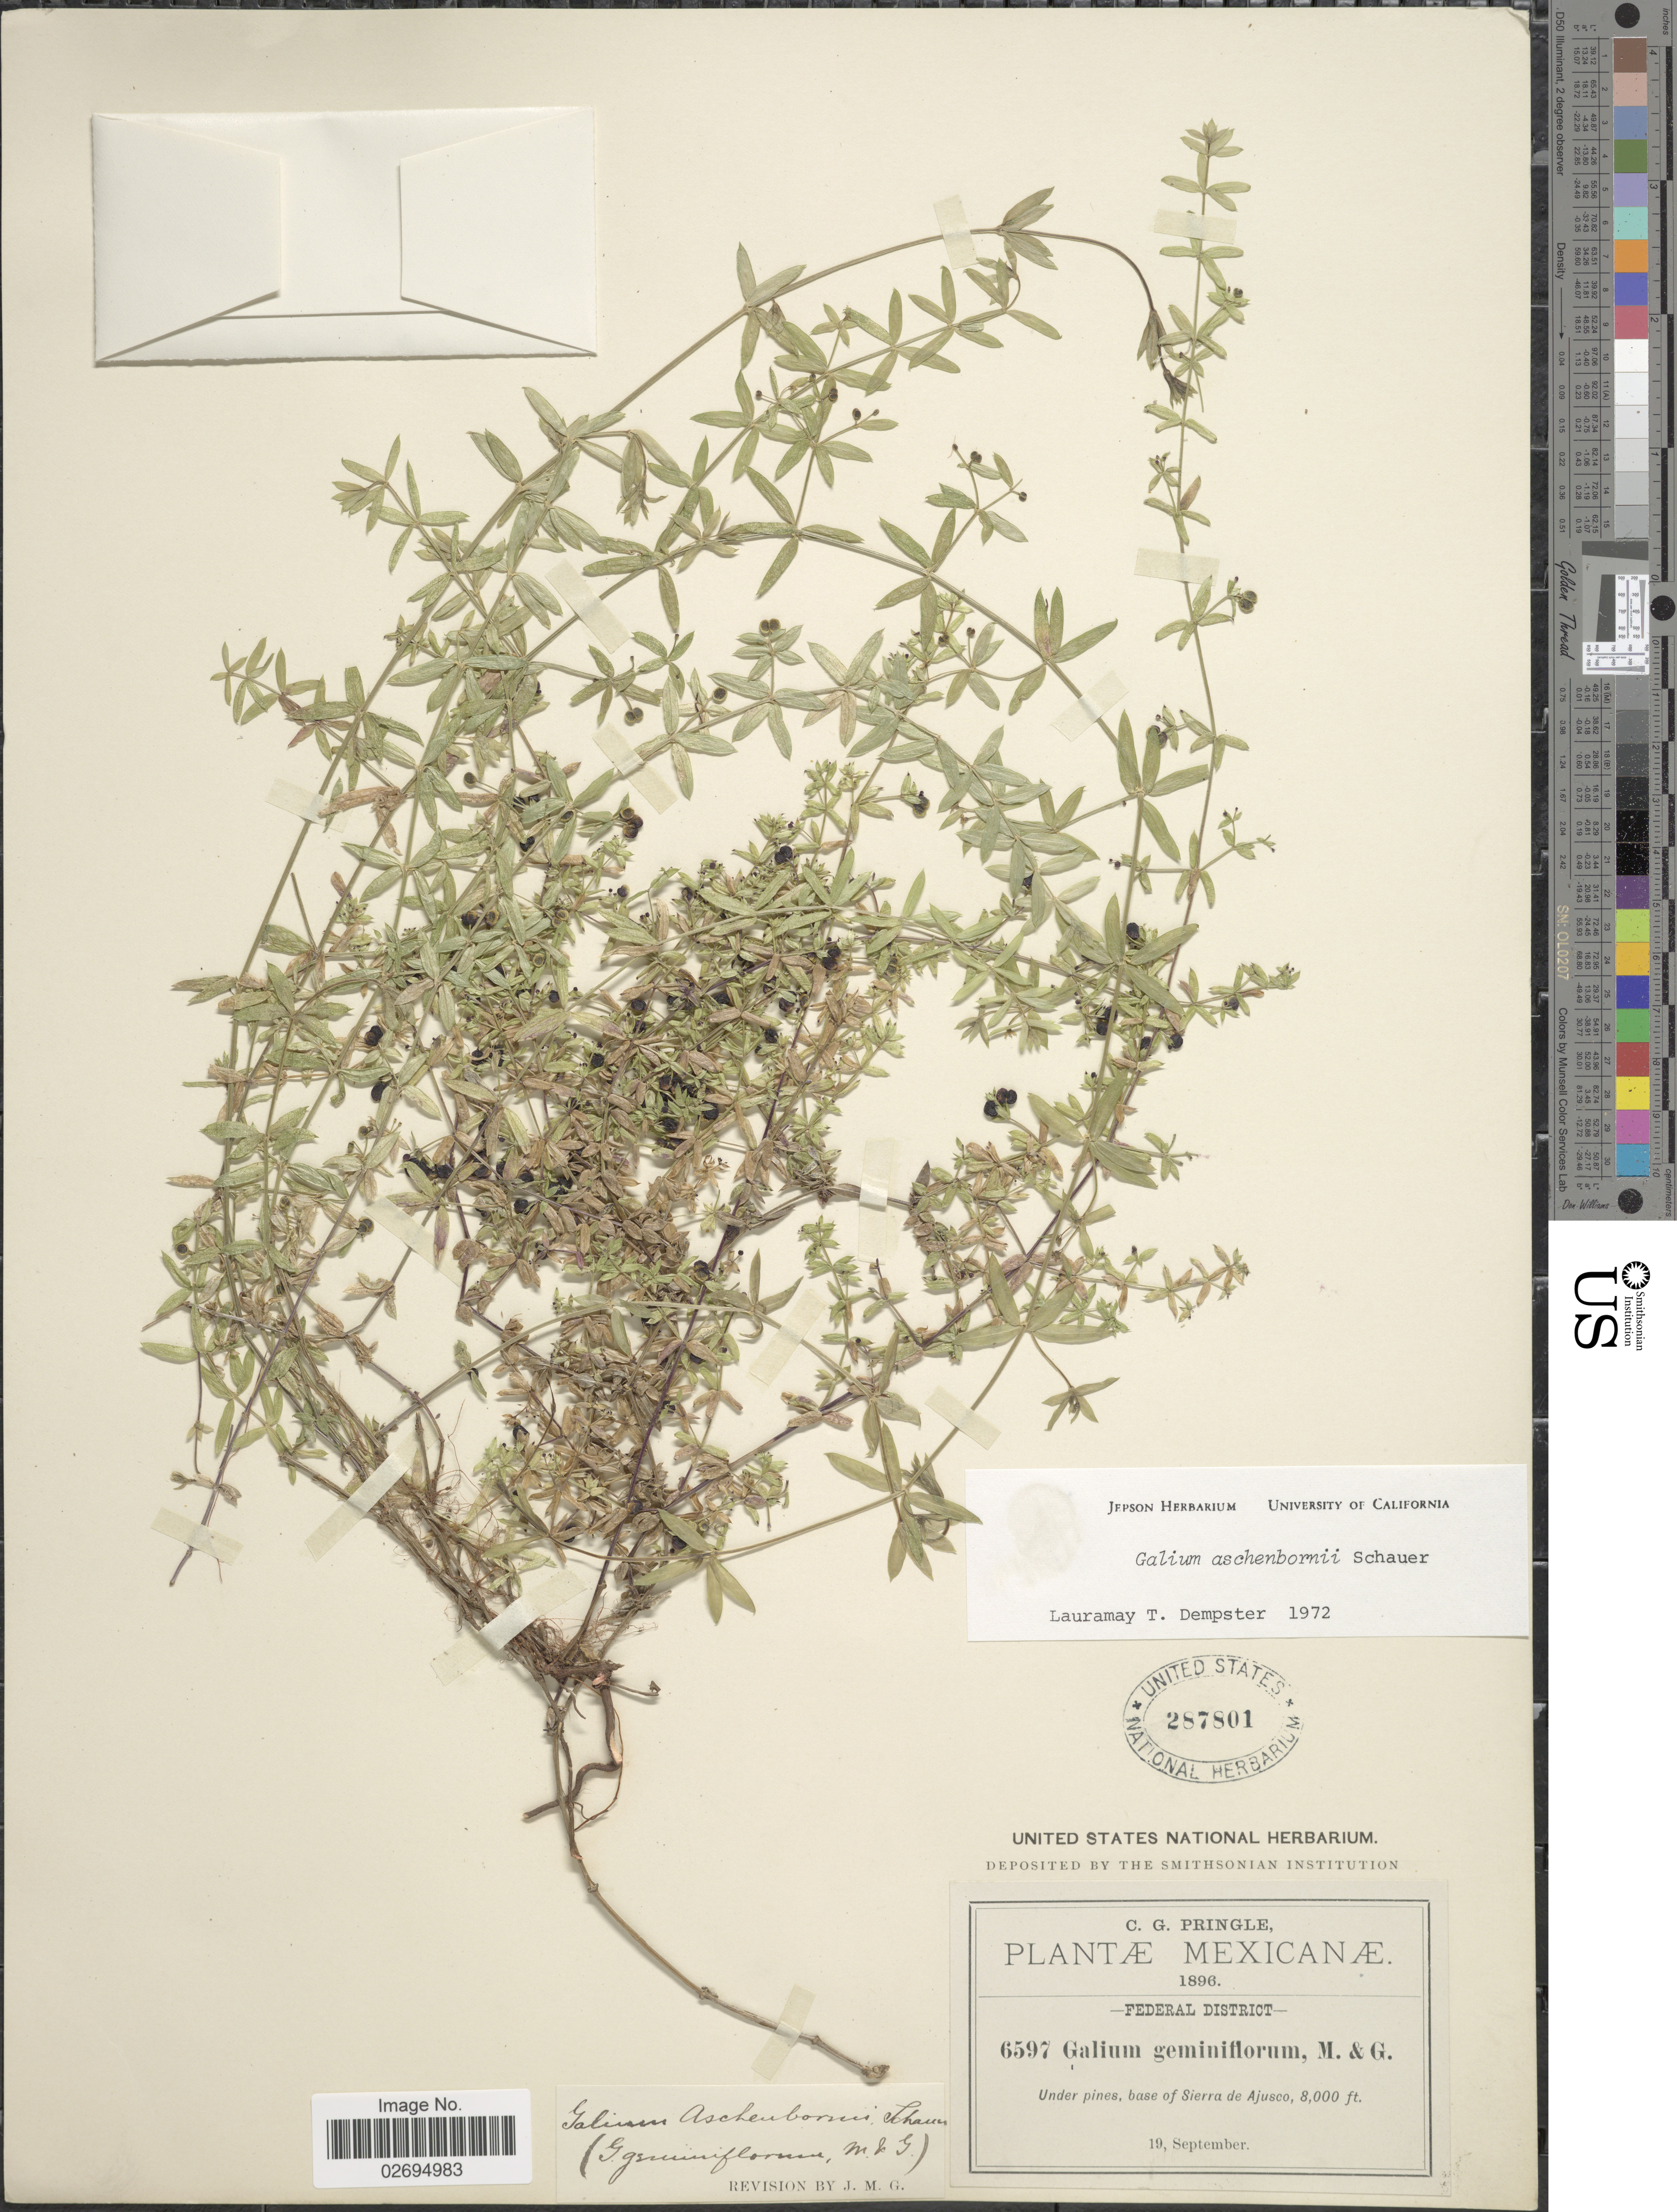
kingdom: Plantae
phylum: Tracheophyta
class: Magnoliopsida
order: Gentianales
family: Rubiaceae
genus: Galium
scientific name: Galium aschenbornii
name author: Schauer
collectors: C. G. Pringle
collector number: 6597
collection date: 1896-09-19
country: Mexico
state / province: Distrito Federal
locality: Federal District, Under pines, base of Sierra de Ajusco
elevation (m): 2438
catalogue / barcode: US 287801